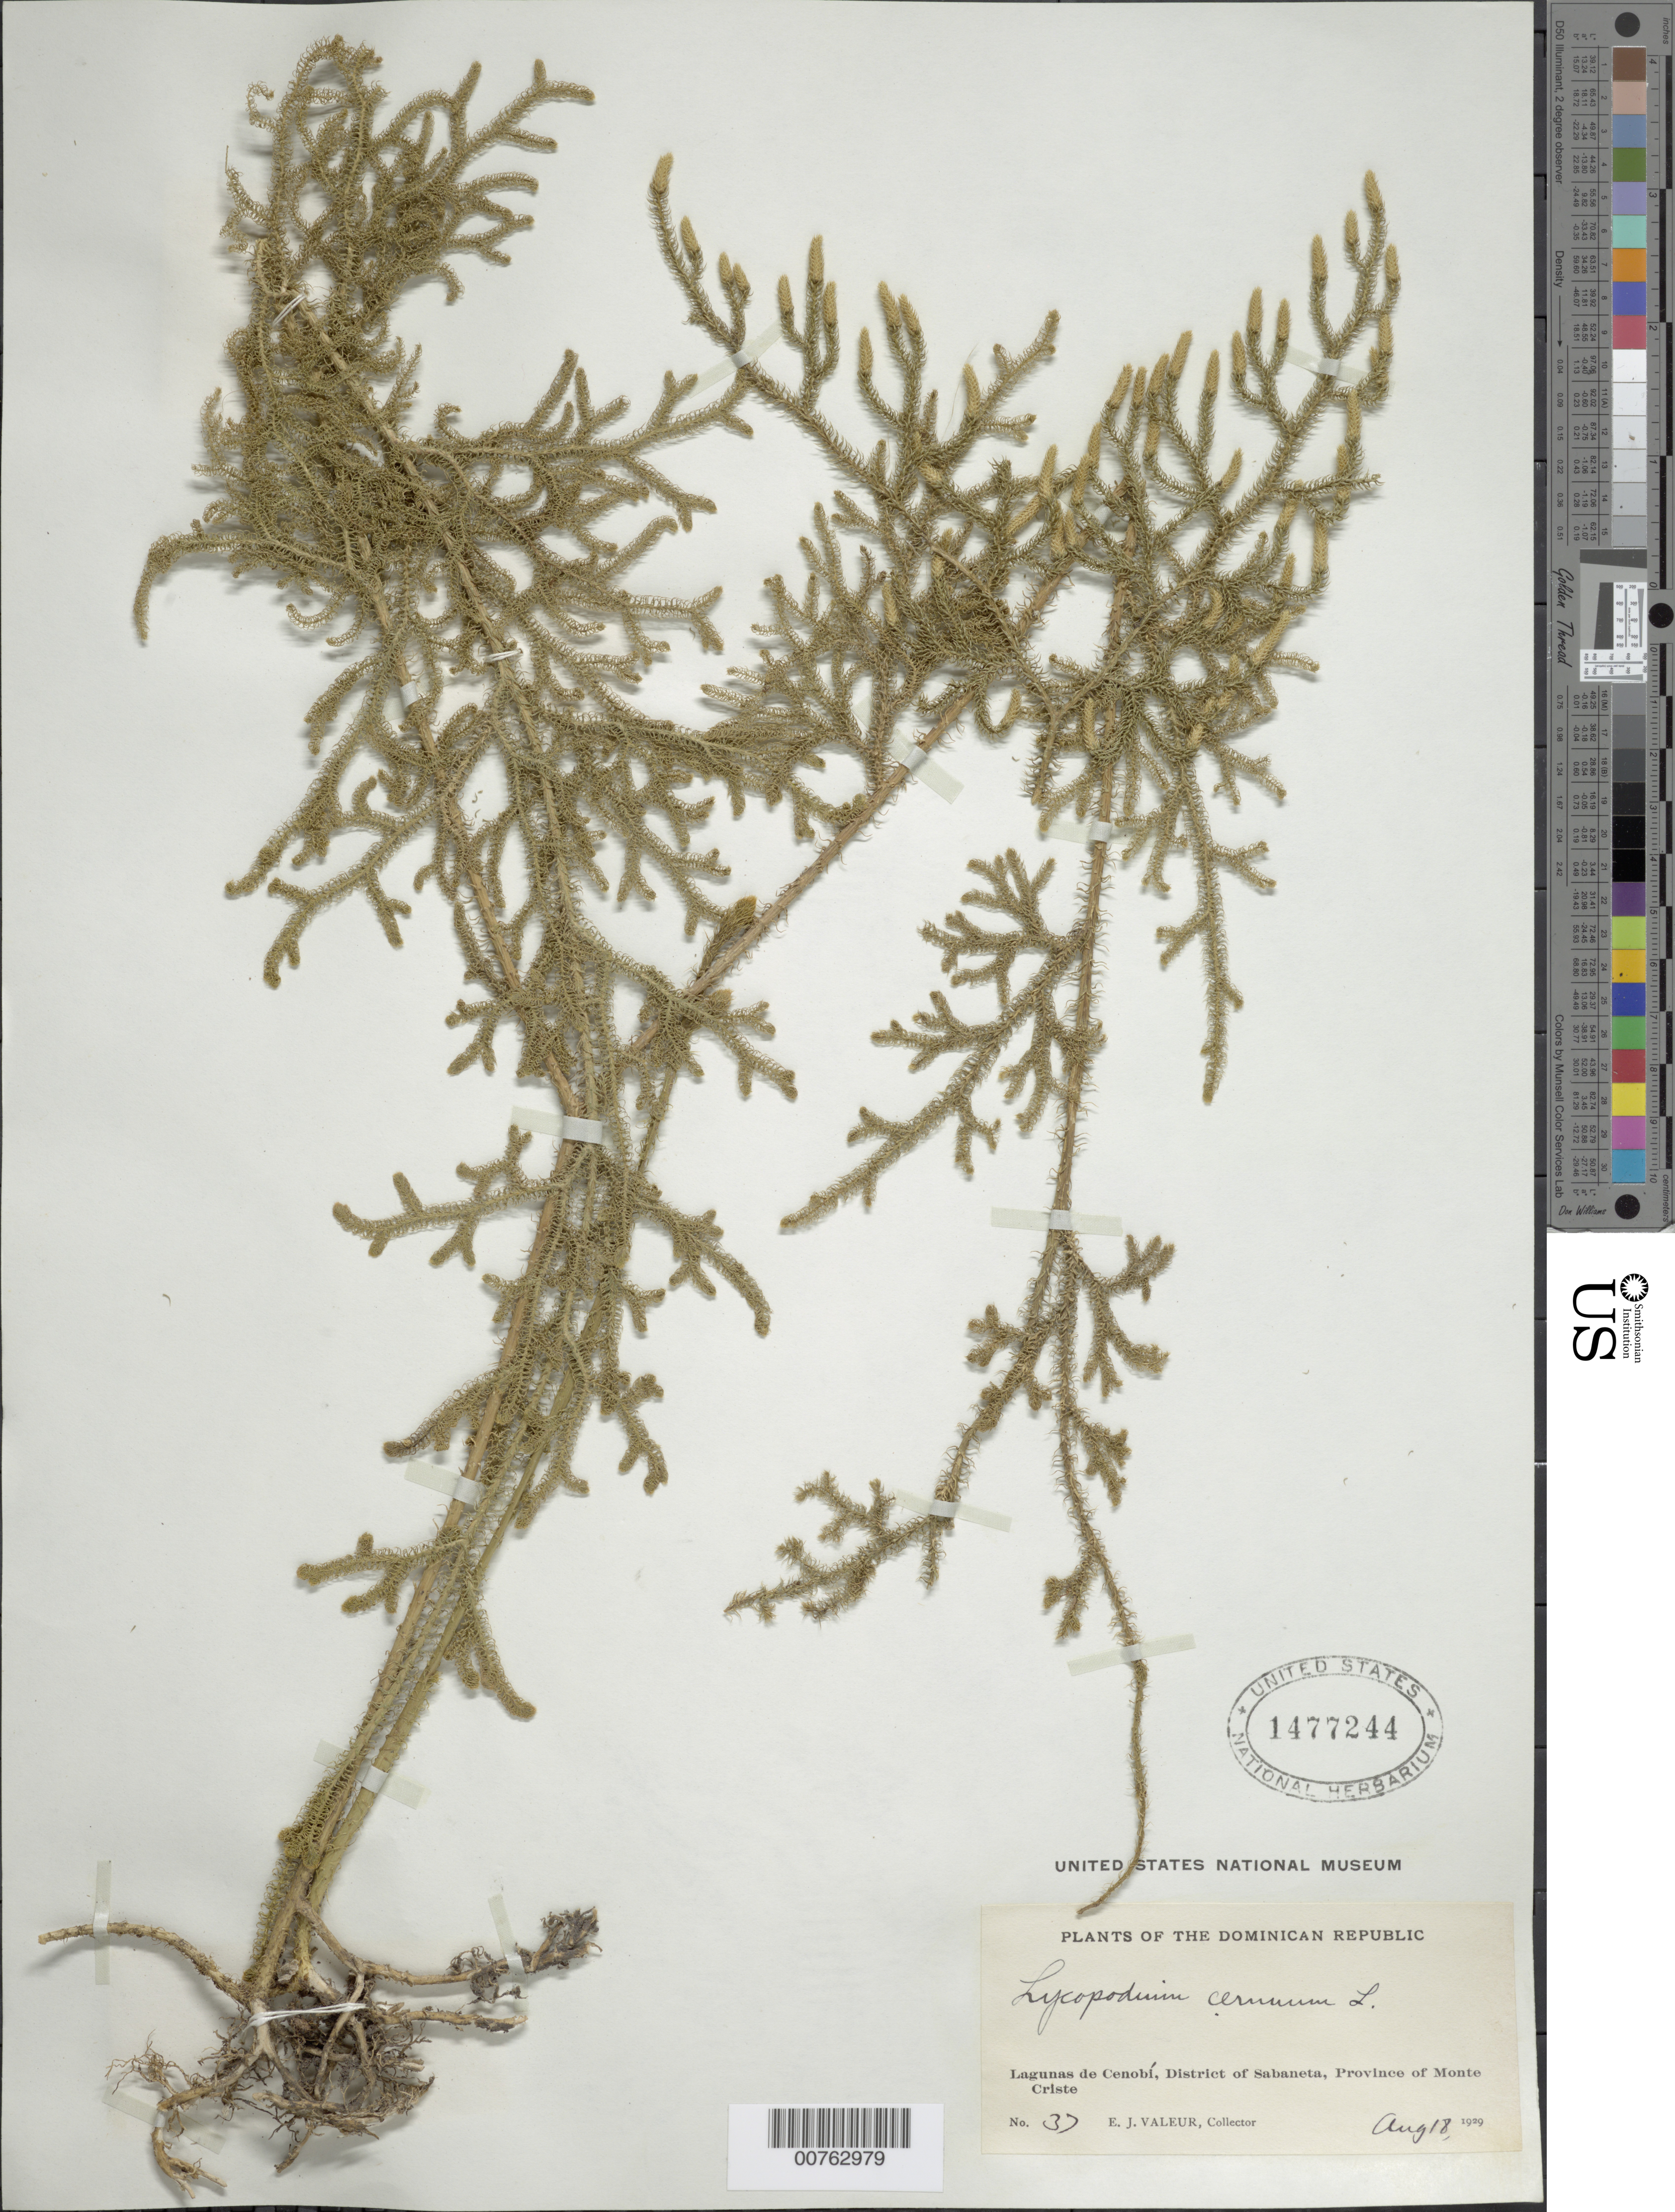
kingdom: Plantae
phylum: Tracheophyta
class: Lycopodiopsida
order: Lycopodiales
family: Lycopodiaceae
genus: Palhinhaea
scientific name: Palhinhaea cernua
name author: (L.) Vasc. & Franco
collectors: E. Valeur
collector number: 37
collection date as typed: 18 Aug 1929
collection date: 1929-08-18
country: Dominican Republic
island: Hispaniola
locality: Lagunas de Cenobí, District of Sabaneta, Province of Monte Criste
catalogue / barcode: US 1477244